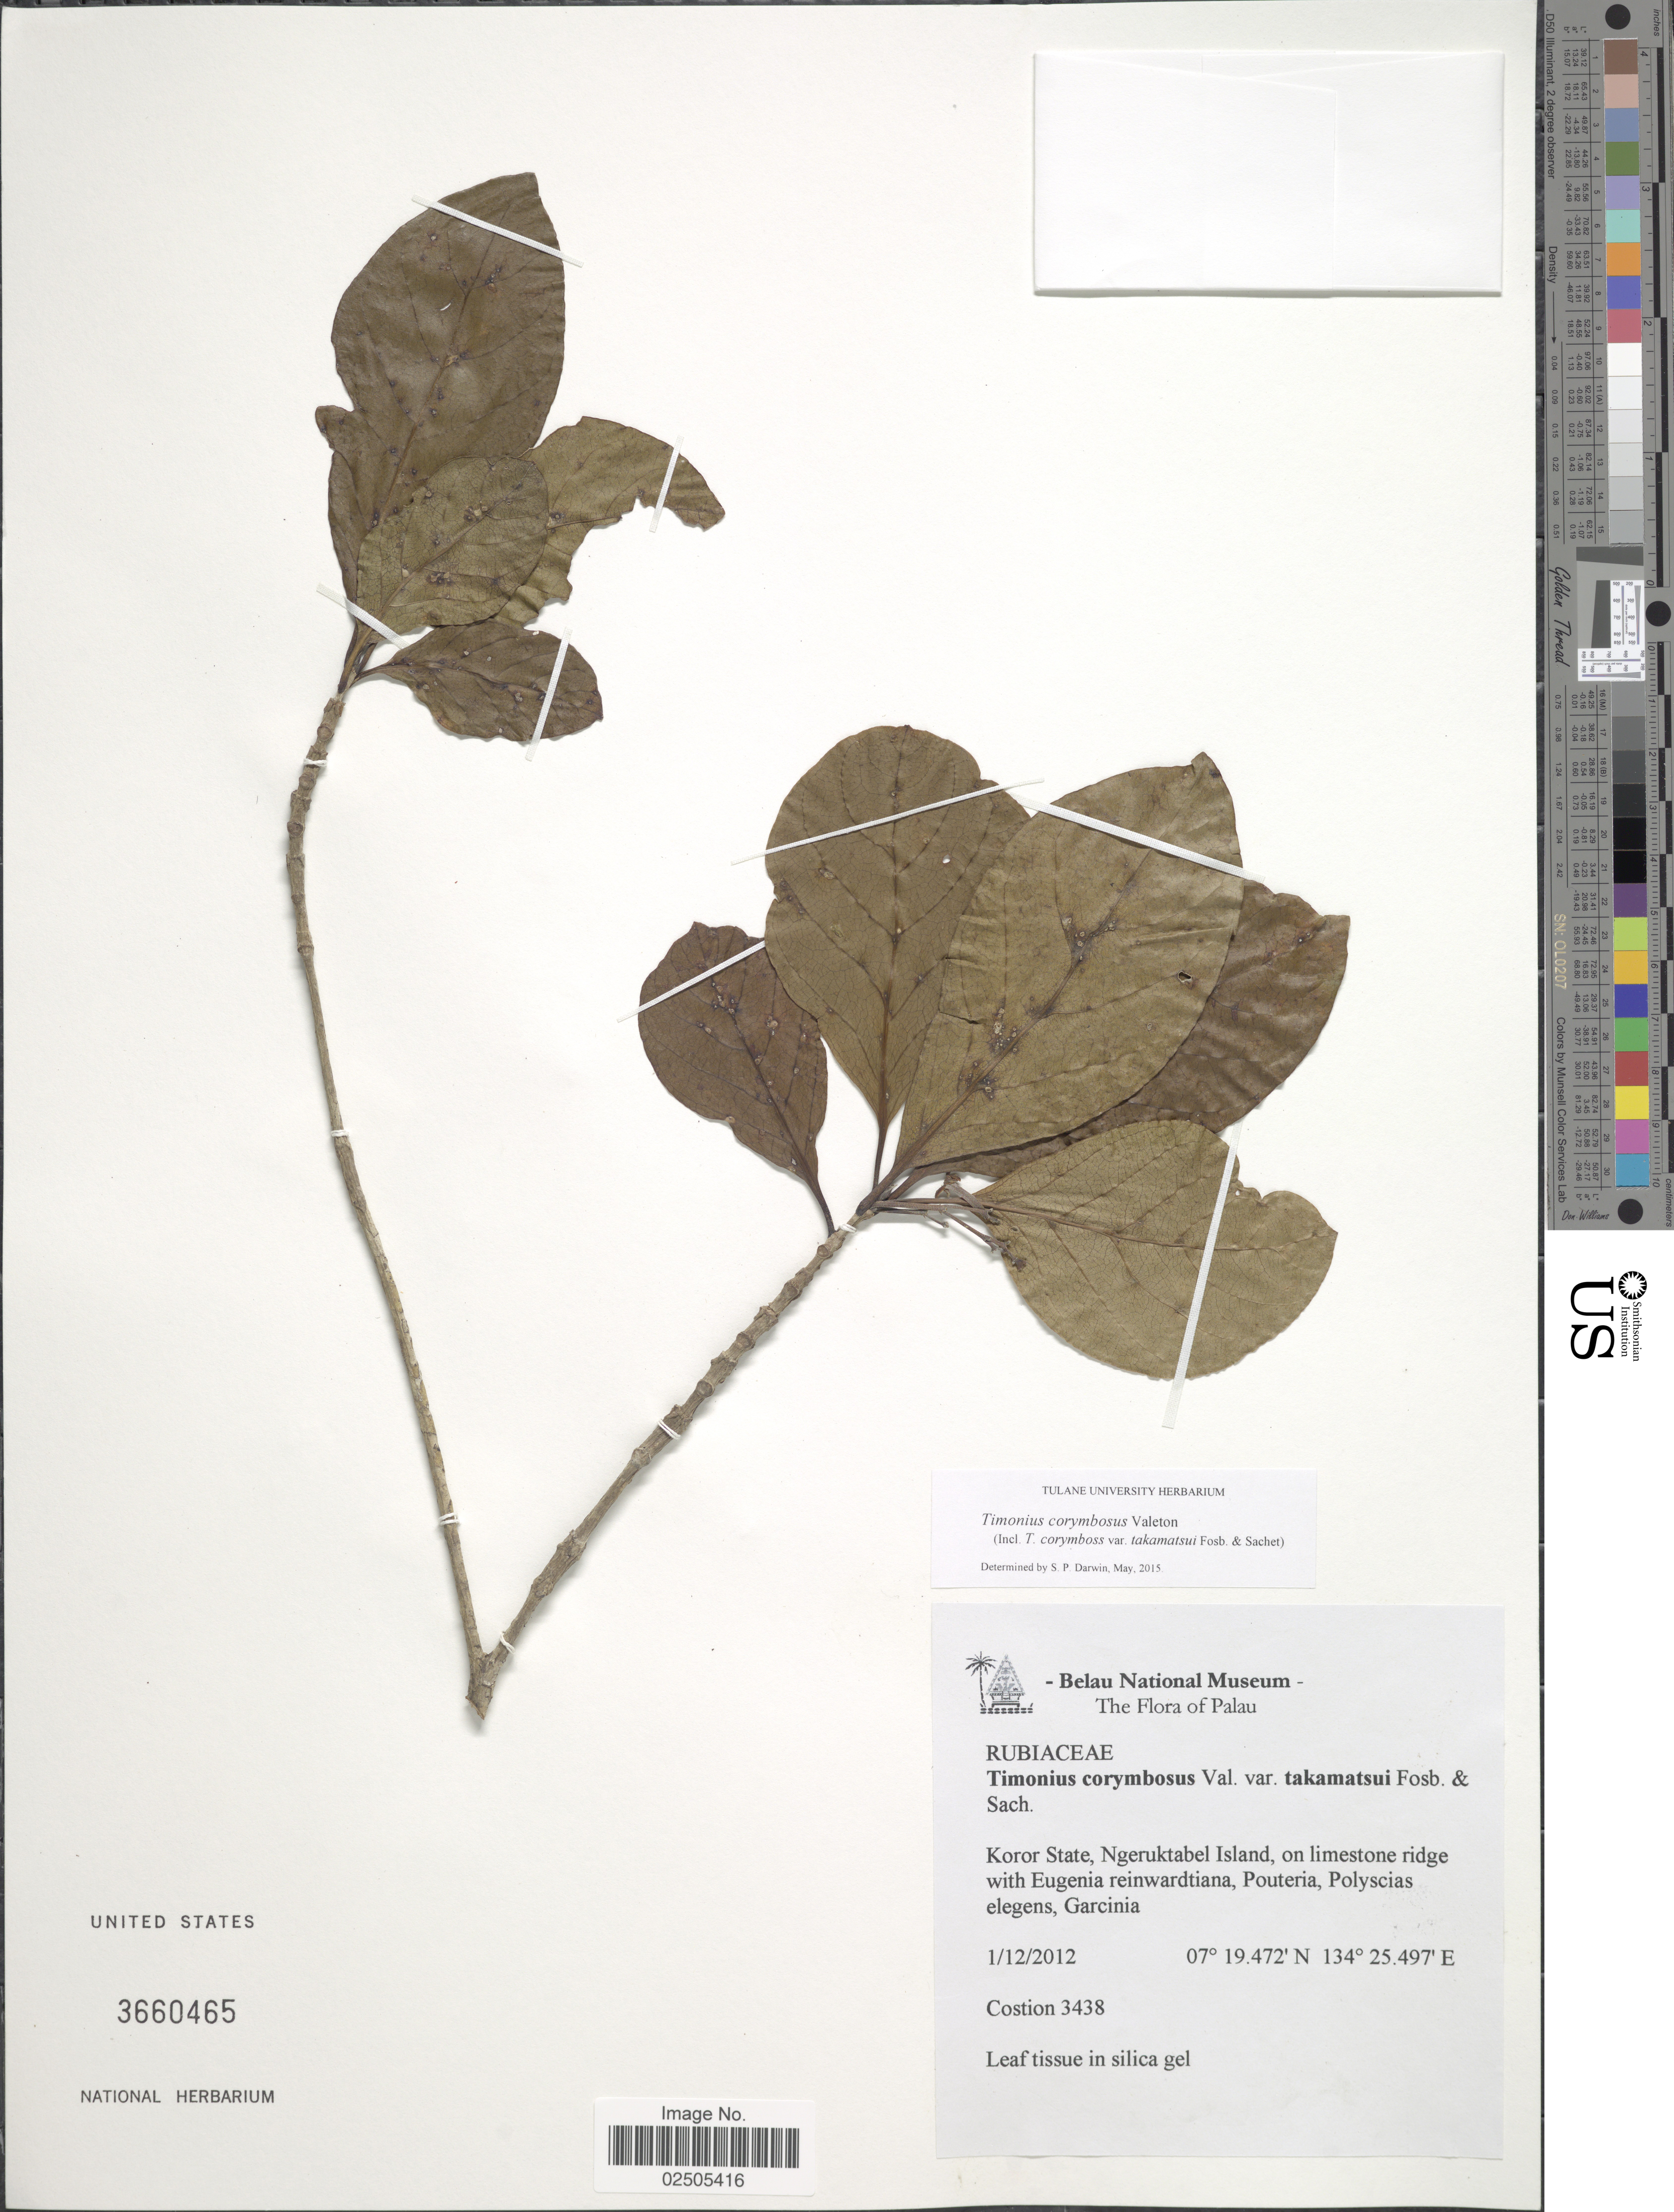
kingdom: Plantae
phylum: Tracheophyta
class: Magnoliopsida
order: Gentianales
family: Rubiaceae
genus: Timonius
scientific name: Timonius corymbosa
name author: Valeton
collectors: C. Costion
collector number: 3438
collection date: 2012-12-01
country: Palau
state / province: Koror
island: Ngeruktabel [Urukthapel]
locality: Palau, Koror State, Ngeruktabel Island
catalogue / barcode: US 3660465